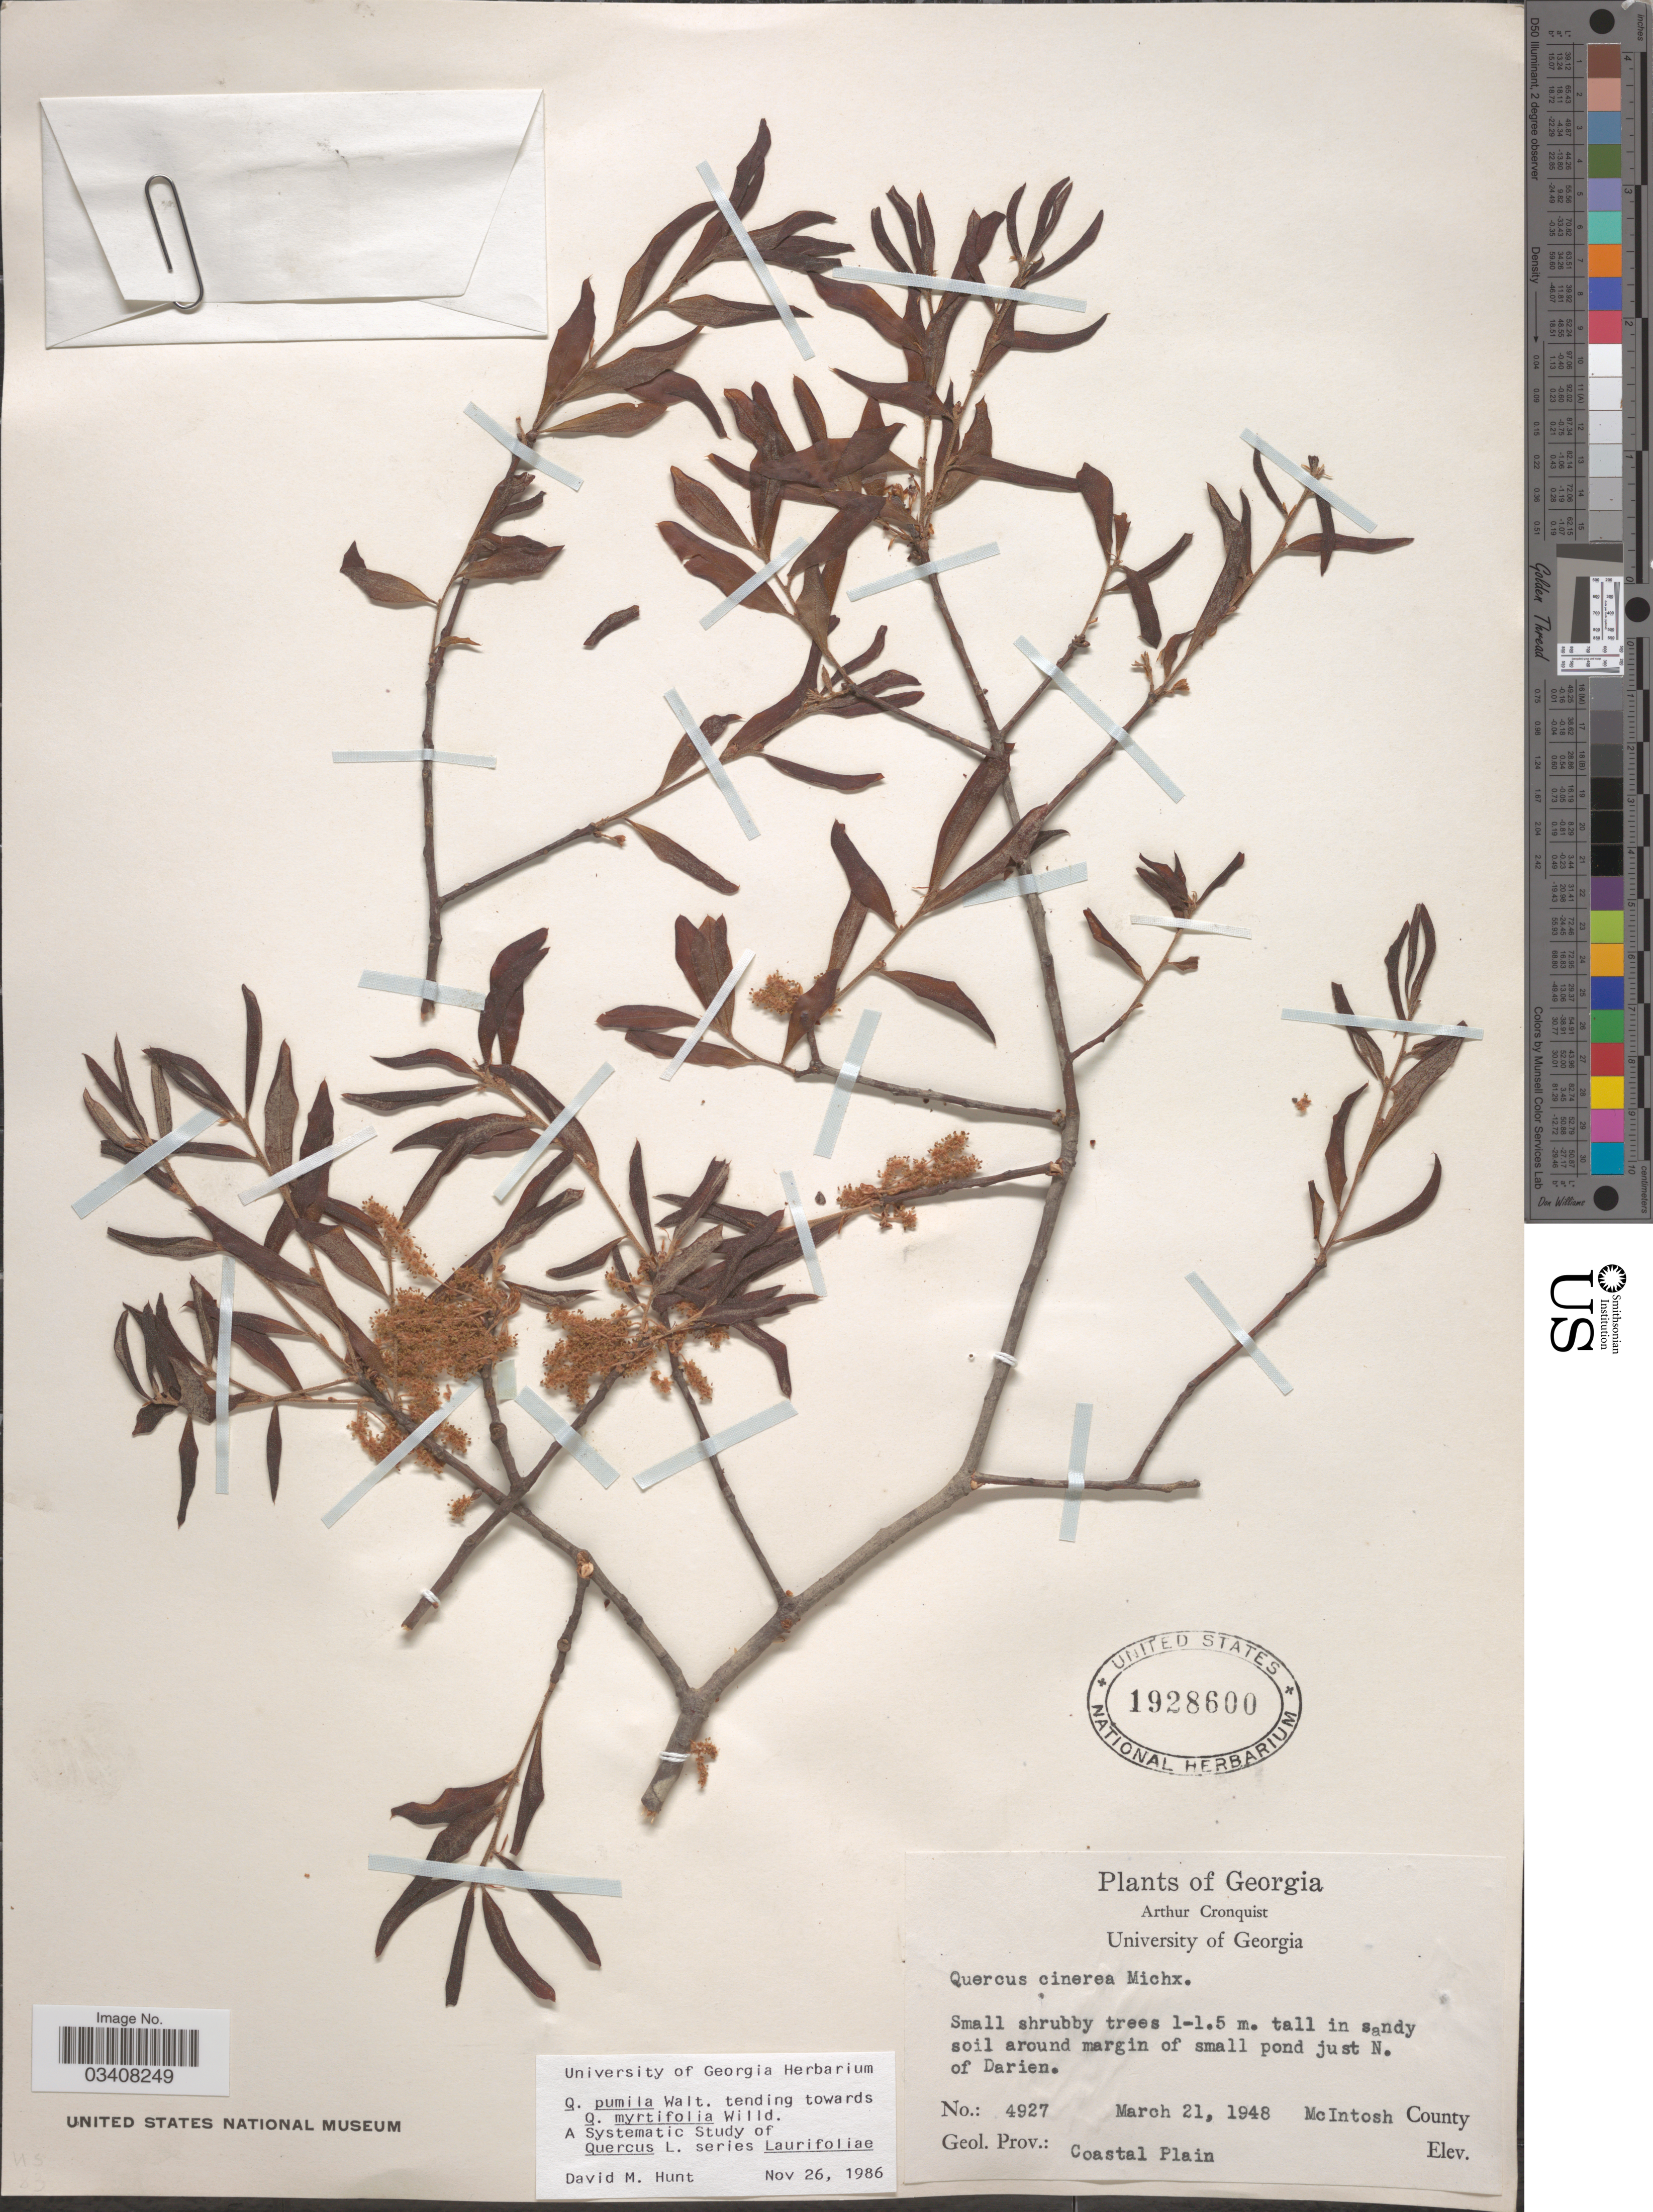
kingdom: Plantae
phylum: Tracheophyta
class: Magnoliopsida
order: Fagales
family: Fagaceae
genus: Quercus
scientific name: Quercus pumila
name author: Walter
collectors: A. J. Cronquist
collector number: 4927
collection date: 1948-03-21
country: United States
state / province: Georgia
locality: Small pond just N. of Darien. McIntosh County. Geol. Prov.: Coastal Plain.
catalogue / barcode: US 1928600